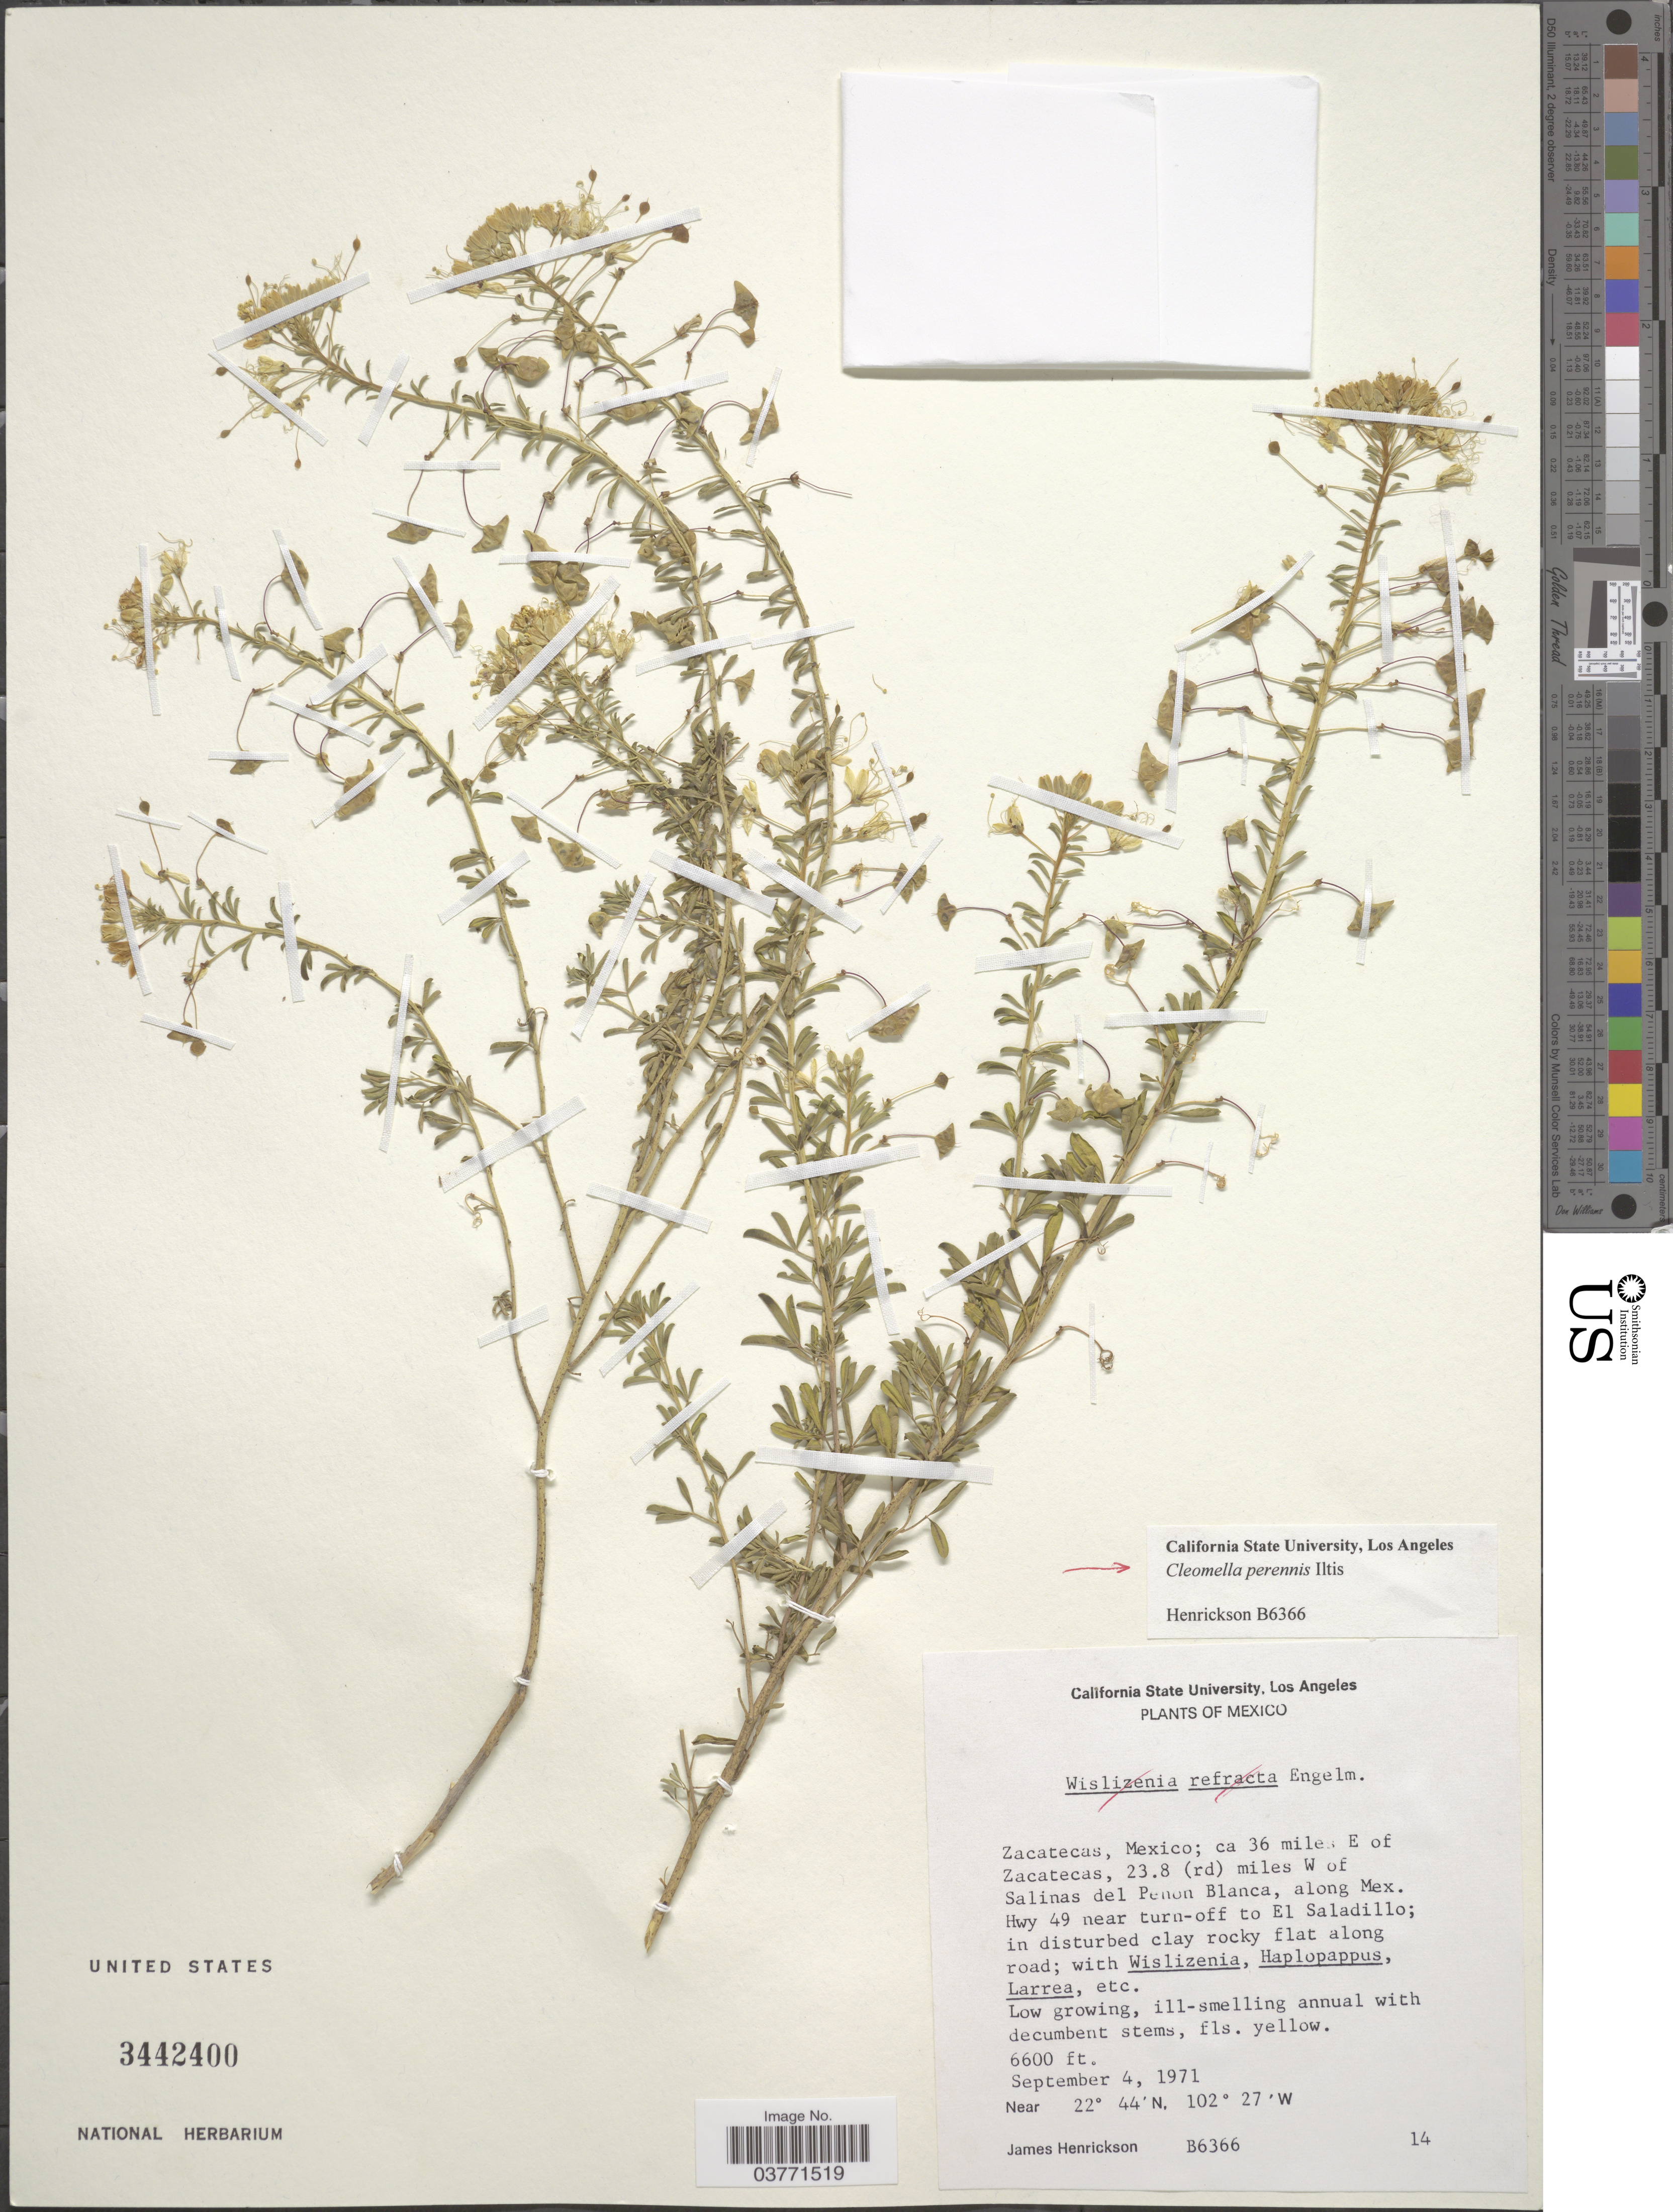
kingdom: Plantae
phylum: Tracheophyta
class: Magnoliopsida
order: Brassicales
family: Cleomaceae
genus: Cleomella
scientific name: Cleomella perennis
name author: Iltis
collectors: J. Hendrickson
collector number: B6366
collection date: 1971-09-04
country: Mexico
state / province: Zacatecas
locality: Ca. 36 miles E of Zacatecas, 23.8 (rd) miles W of Salinas del Penon Blanca, along Mex. Hwy 49 near turn-off to El Saladillo.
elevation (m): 2012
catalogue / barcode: US 3442400